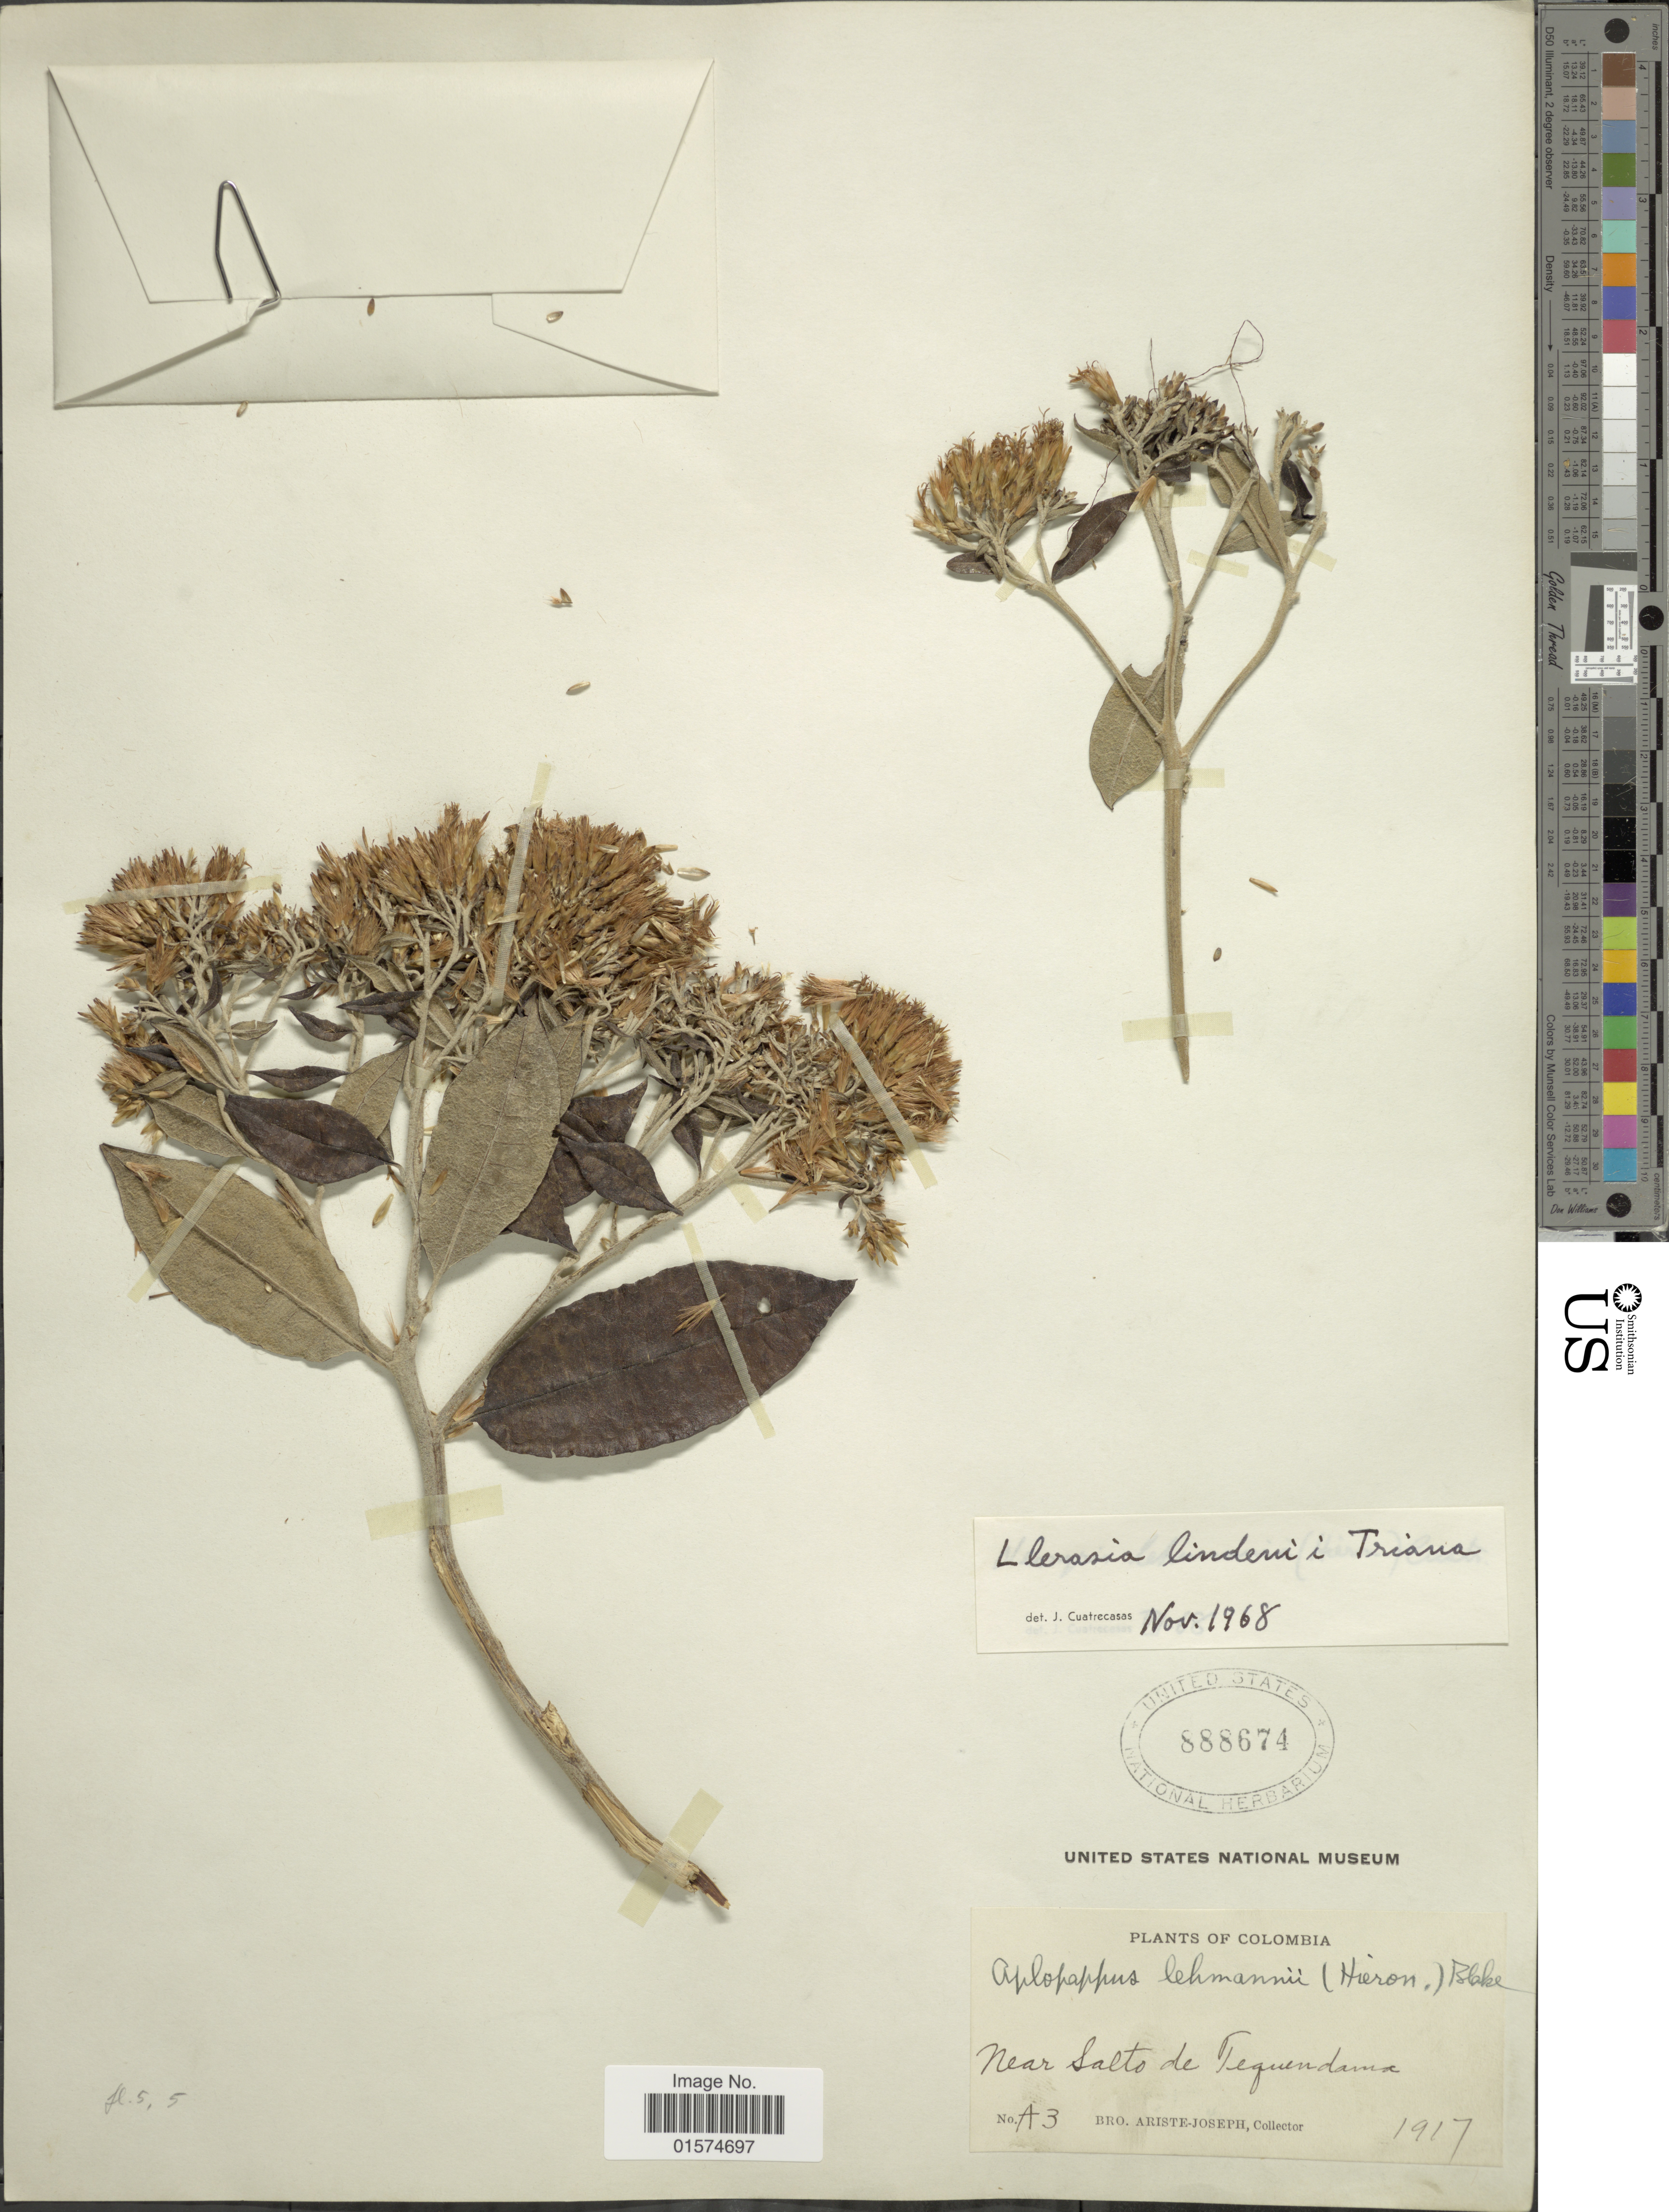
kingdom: Plantae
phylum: Tracheophyta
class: Magnoliopsida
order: Asterales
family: Asteraceae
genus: Llerasia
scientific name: Llerasia lindenii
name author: Triana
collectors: Bro. Ariste-Joseph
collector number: A3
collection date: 1917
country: Colombia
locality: Near Salto de Tequendama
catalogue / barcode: US 888674